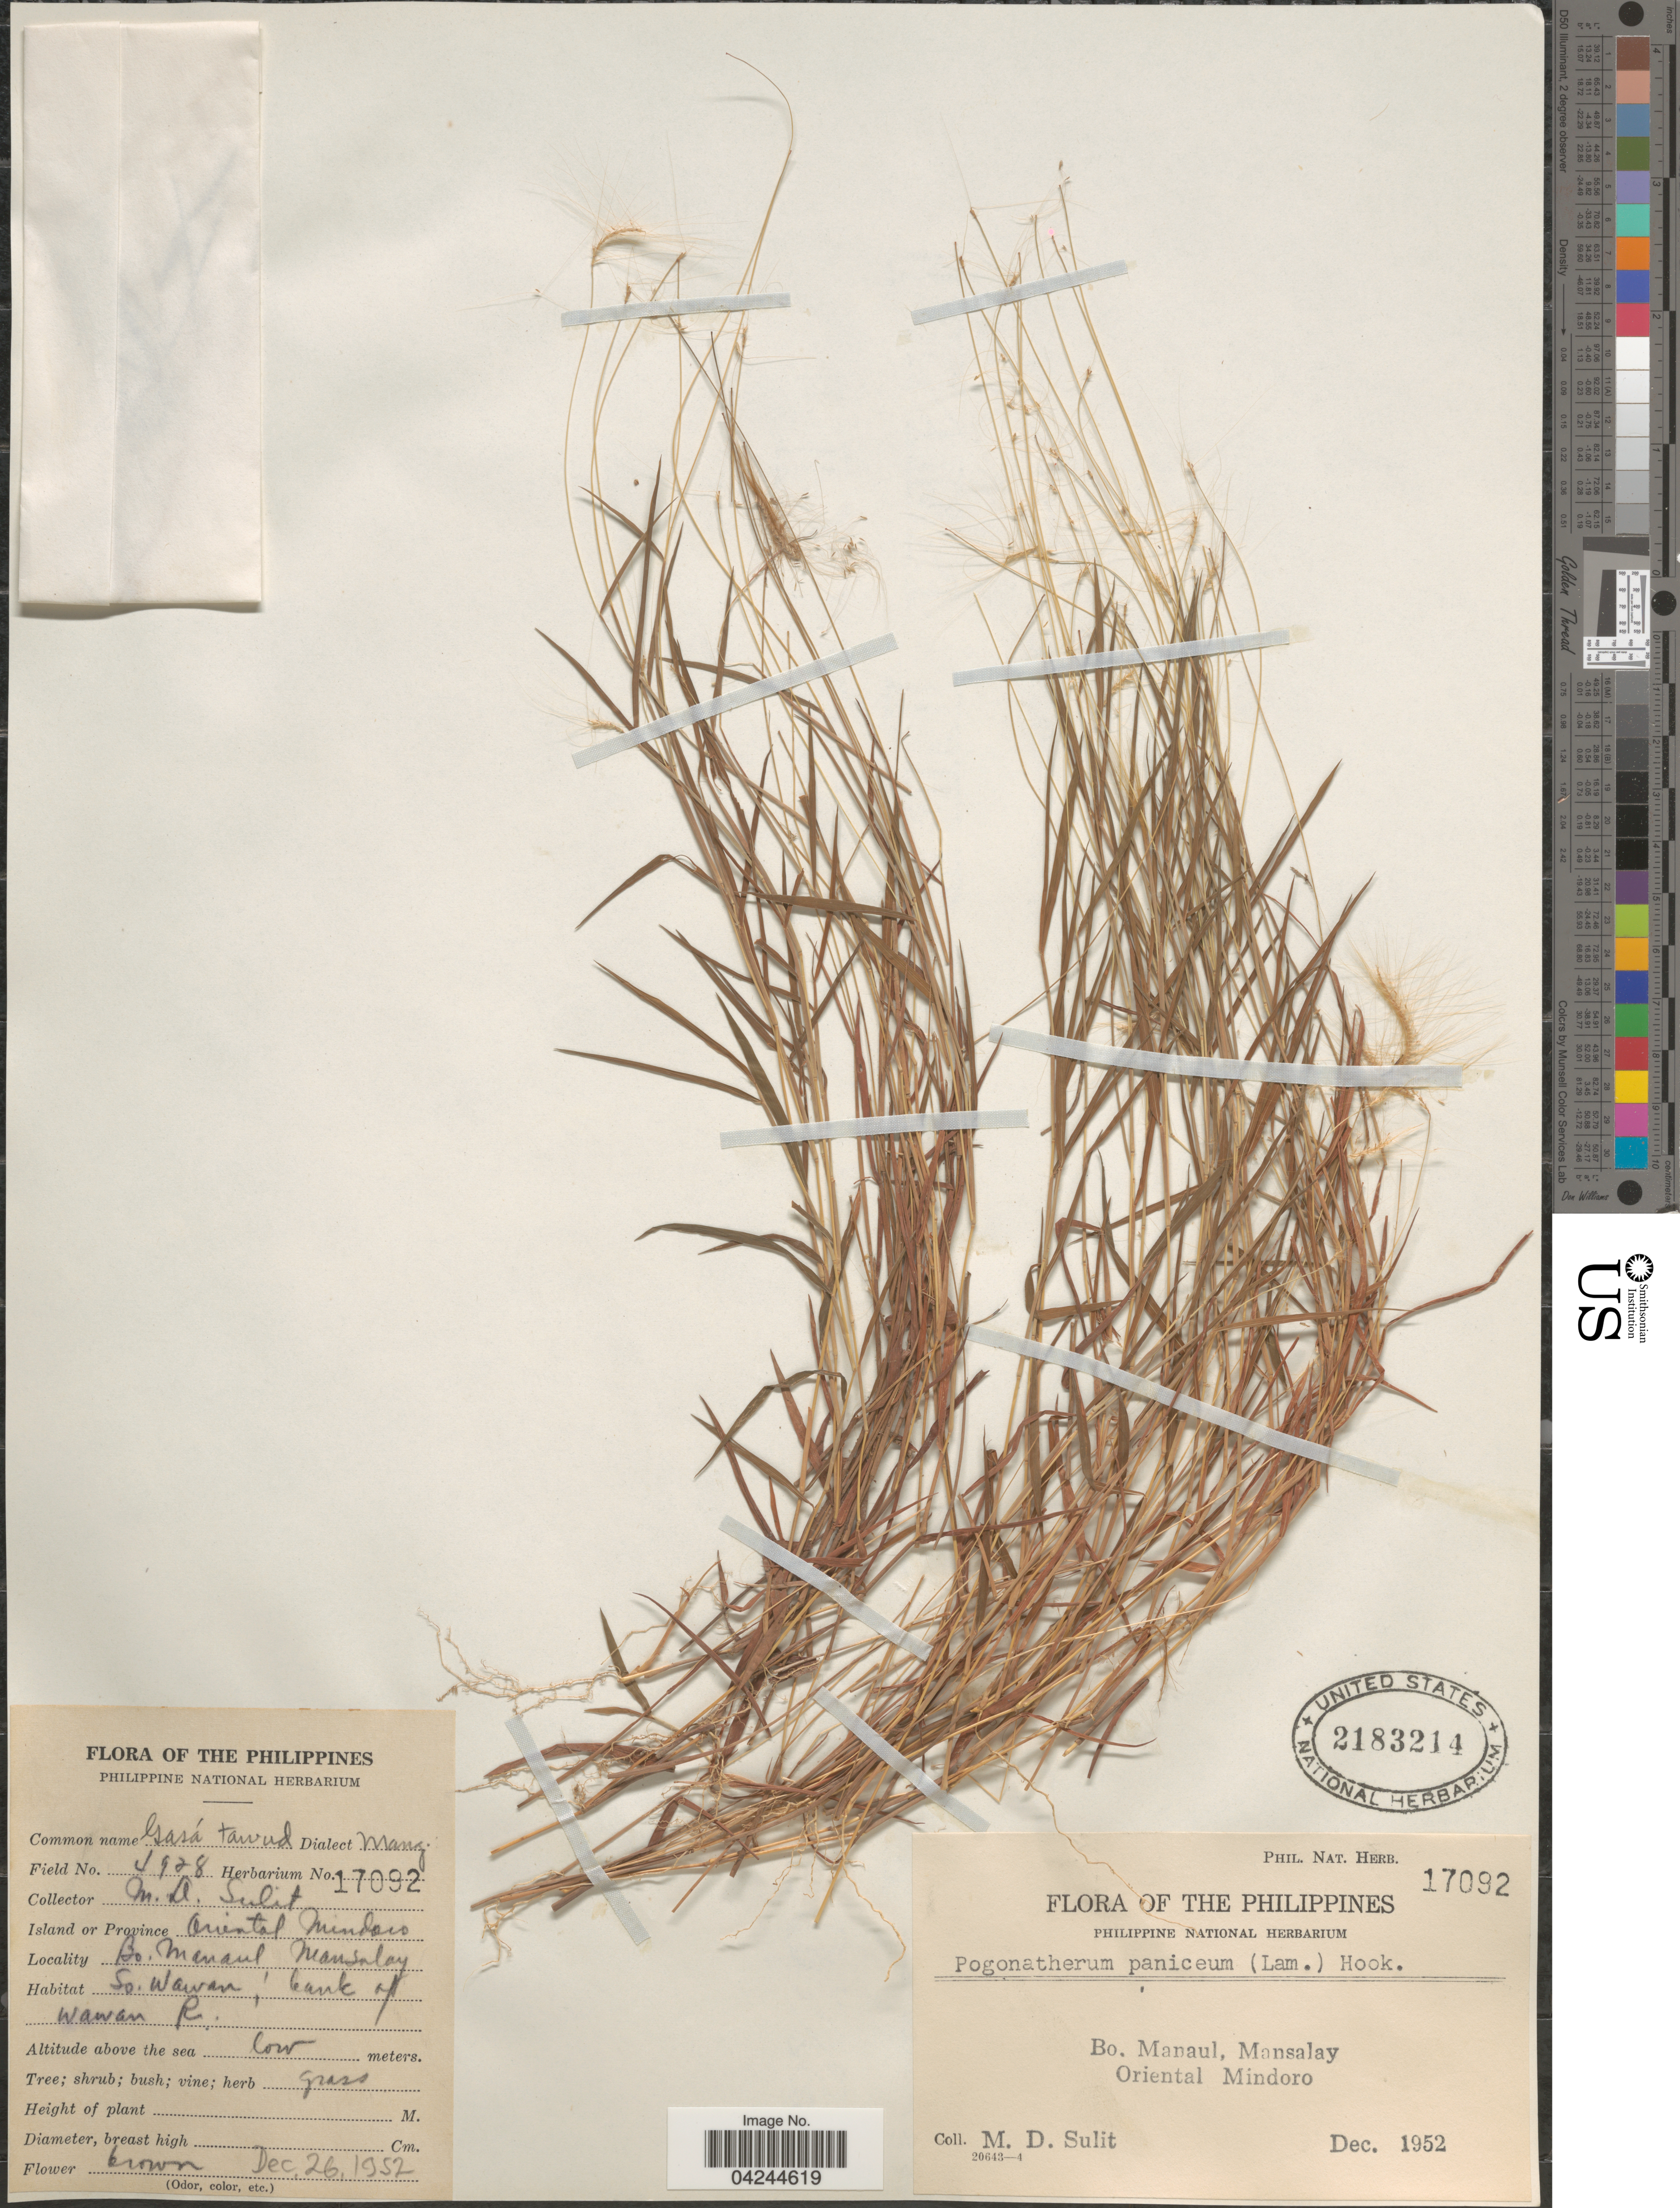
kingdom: Plantae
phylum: Tracheophyta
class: Liliopsida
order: Poales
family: Poaceae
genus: Pogonatherum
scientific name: Pogonatherum crinitum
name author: (Thunb.) Kunth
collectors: M. Sulit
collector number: Phil. Nat. Herb. 17092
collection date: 1952-12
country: Philippines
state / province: Mimaropa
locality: Oriental Mindoro. Bo. Manaul, Mansalay. So. Wawan, bank of Wawan R.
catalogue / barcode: US 2183214